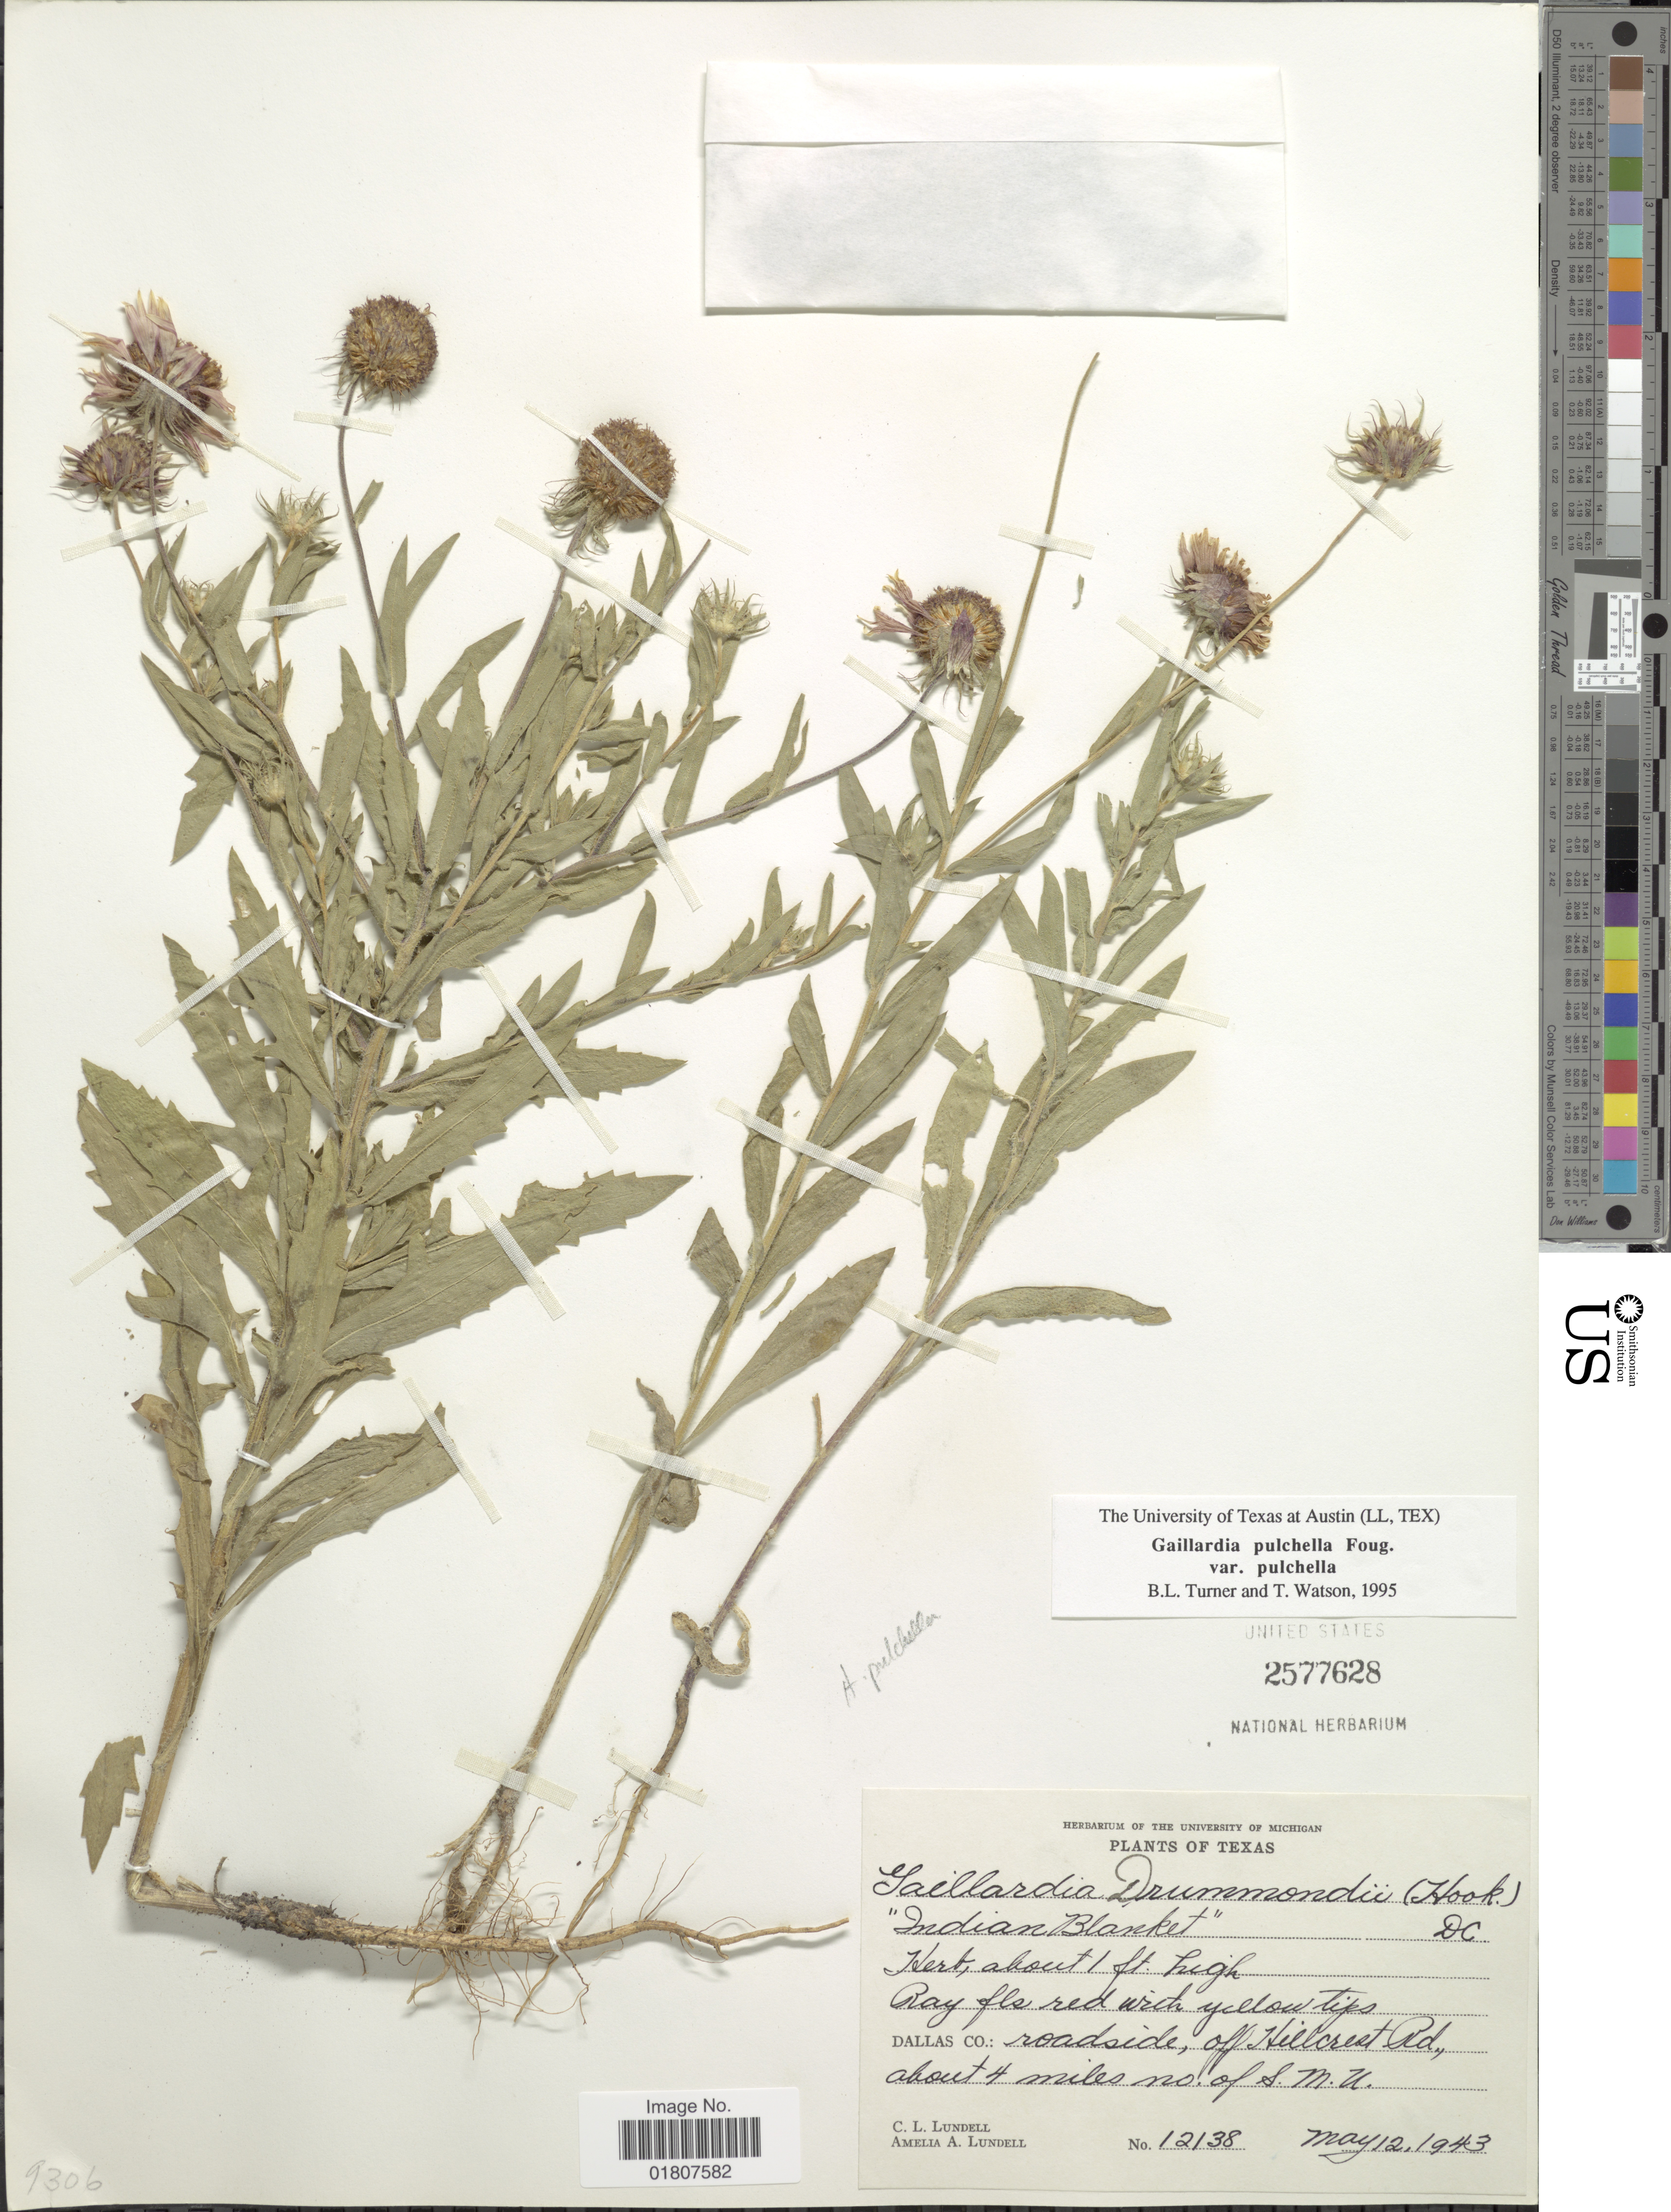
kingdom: Plantae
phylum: Tracheophyta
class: Magnoliopsida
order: Asterales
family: Asteraceae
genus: Gaillardia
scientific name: Gaillardia pulchella var. pulchella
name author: Foug.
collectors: C. L. Lundell & A. A. Lundell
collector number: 12138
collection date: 1943-05-12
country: United States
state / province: Texas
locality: Dallas Co.: roadside, off Hillcrest Rd., about 4 miles no. of S.M.U.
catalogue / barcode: US 2577628